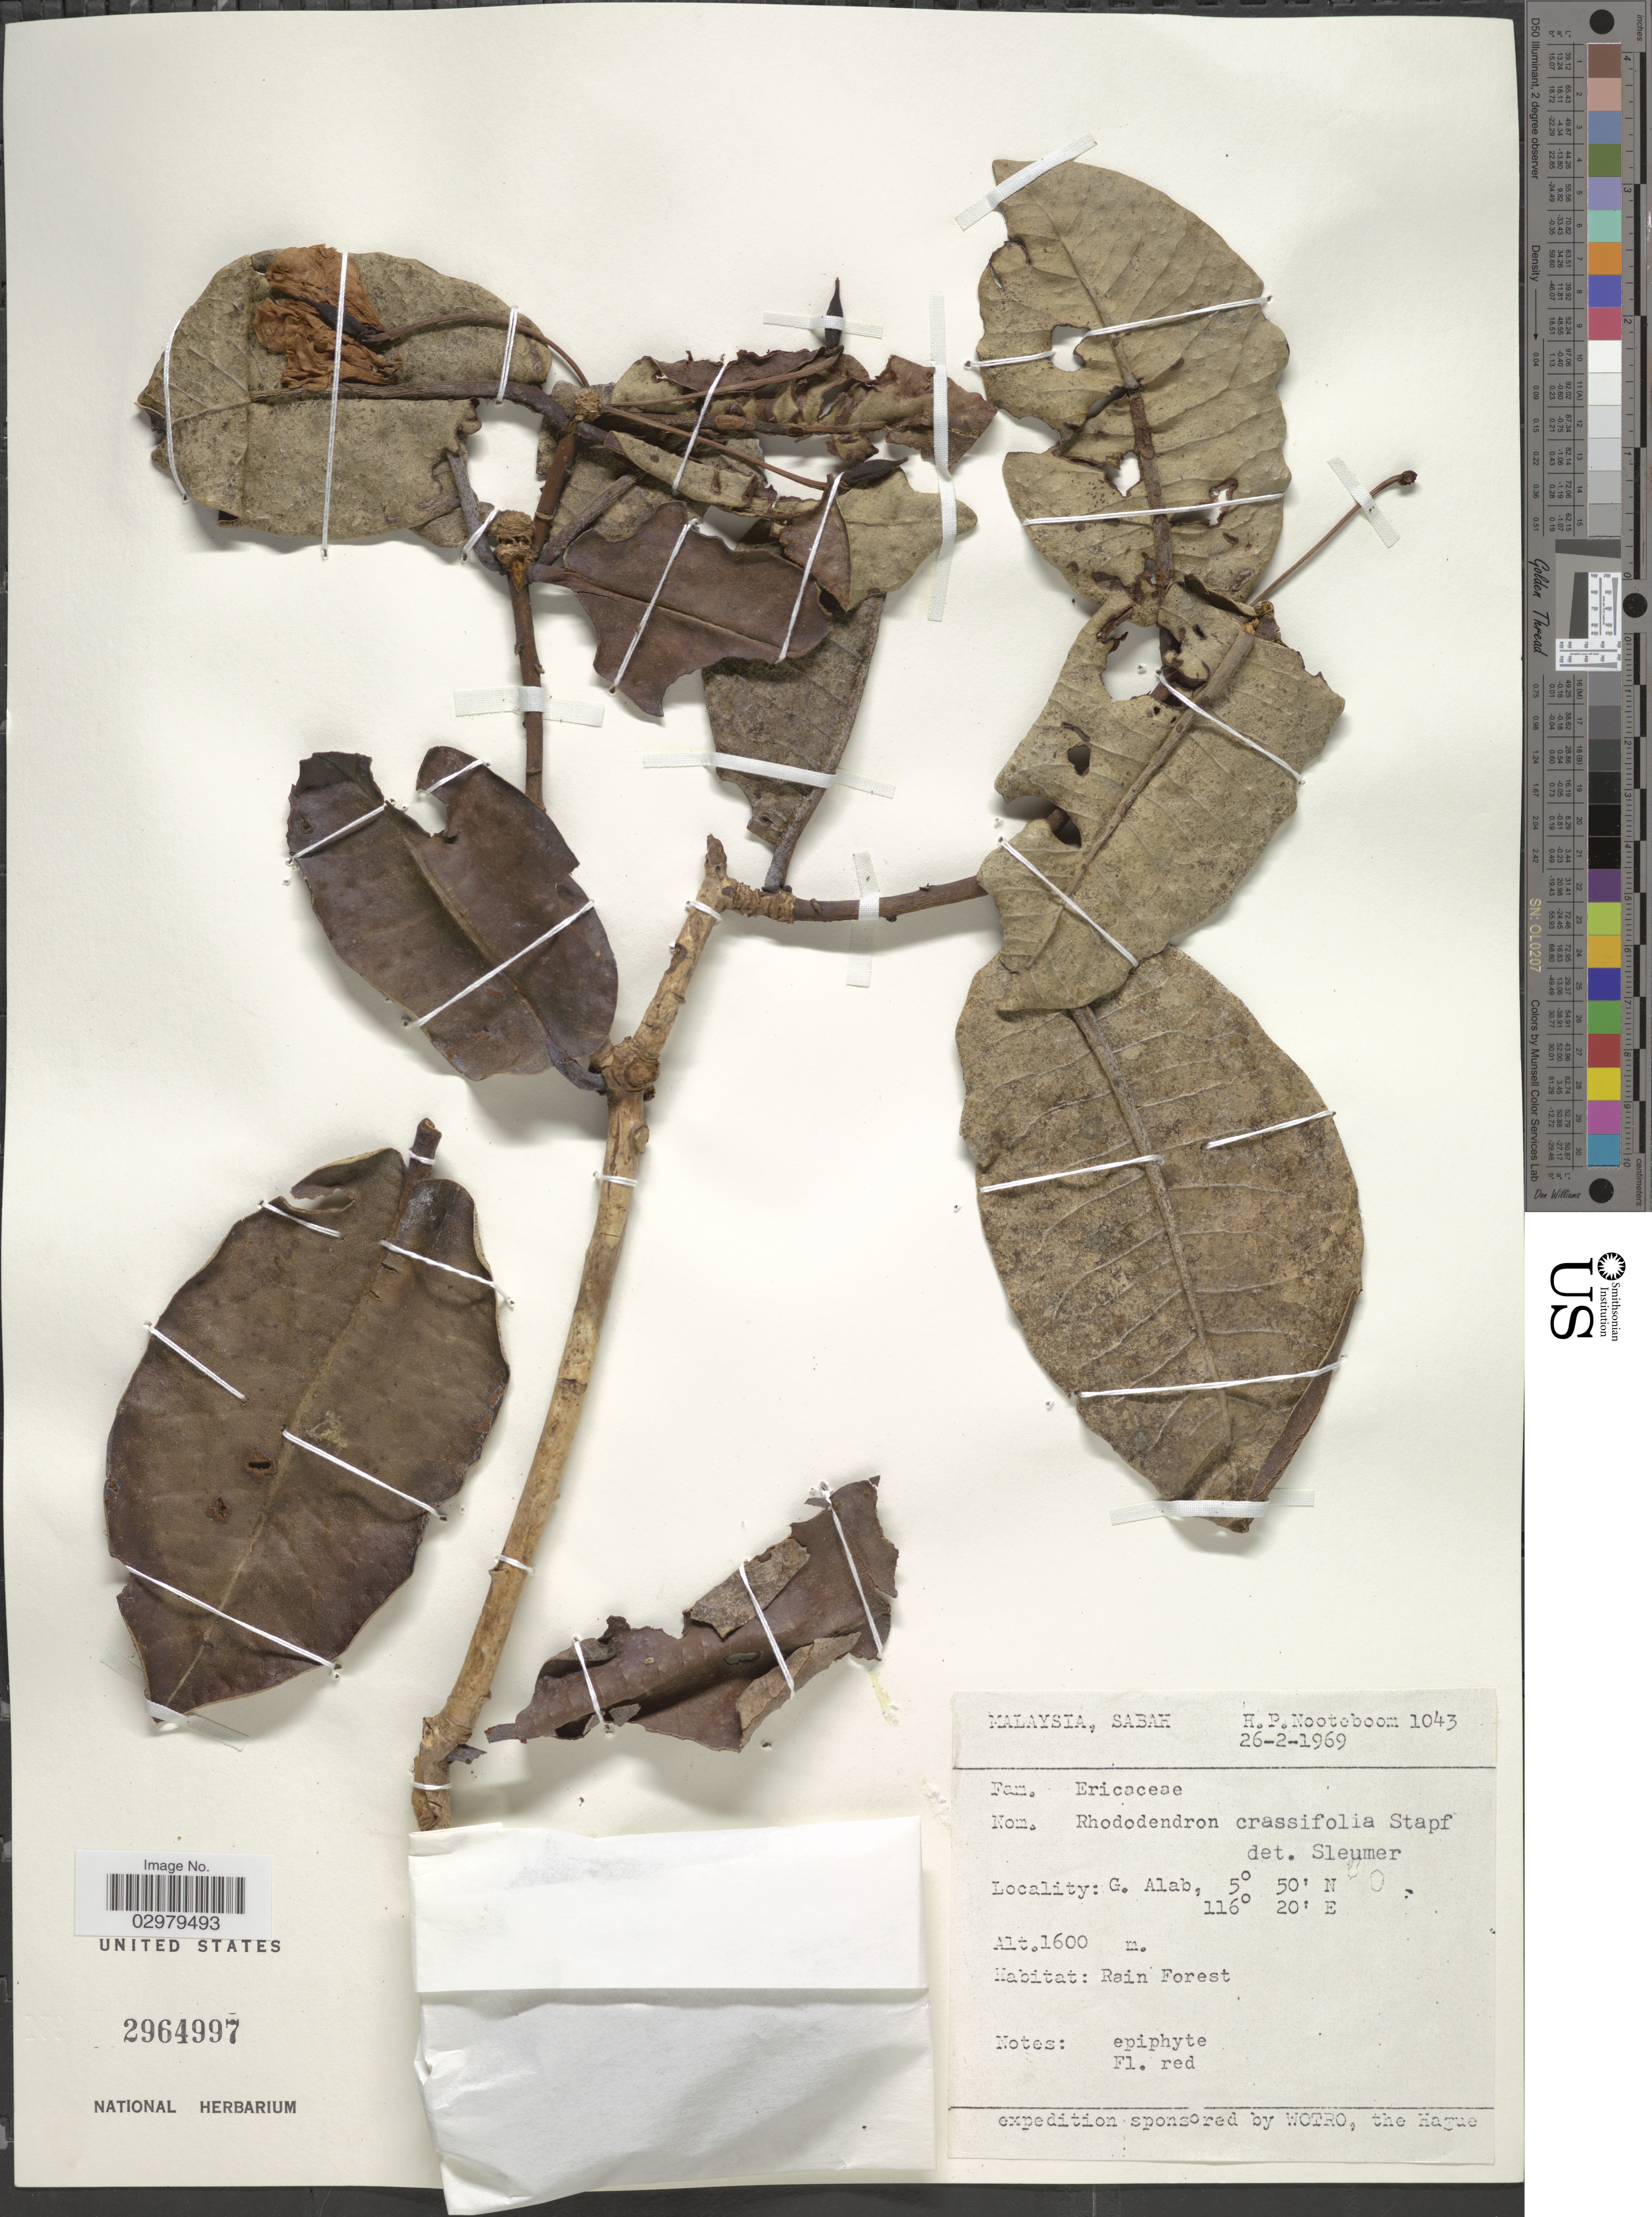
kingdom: Plantae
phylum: Tracheophyta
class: Magnoliopsida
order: Ericales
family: Ericaceae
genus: Rhododendron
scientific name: Rhododendron crassifolium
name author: Stapf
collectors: H. P. Nooteboom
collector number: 1043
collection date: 1969-02-26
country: Malaysia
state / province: Sabah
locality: G. Alab.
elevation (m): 1600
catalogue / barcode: US 2964997